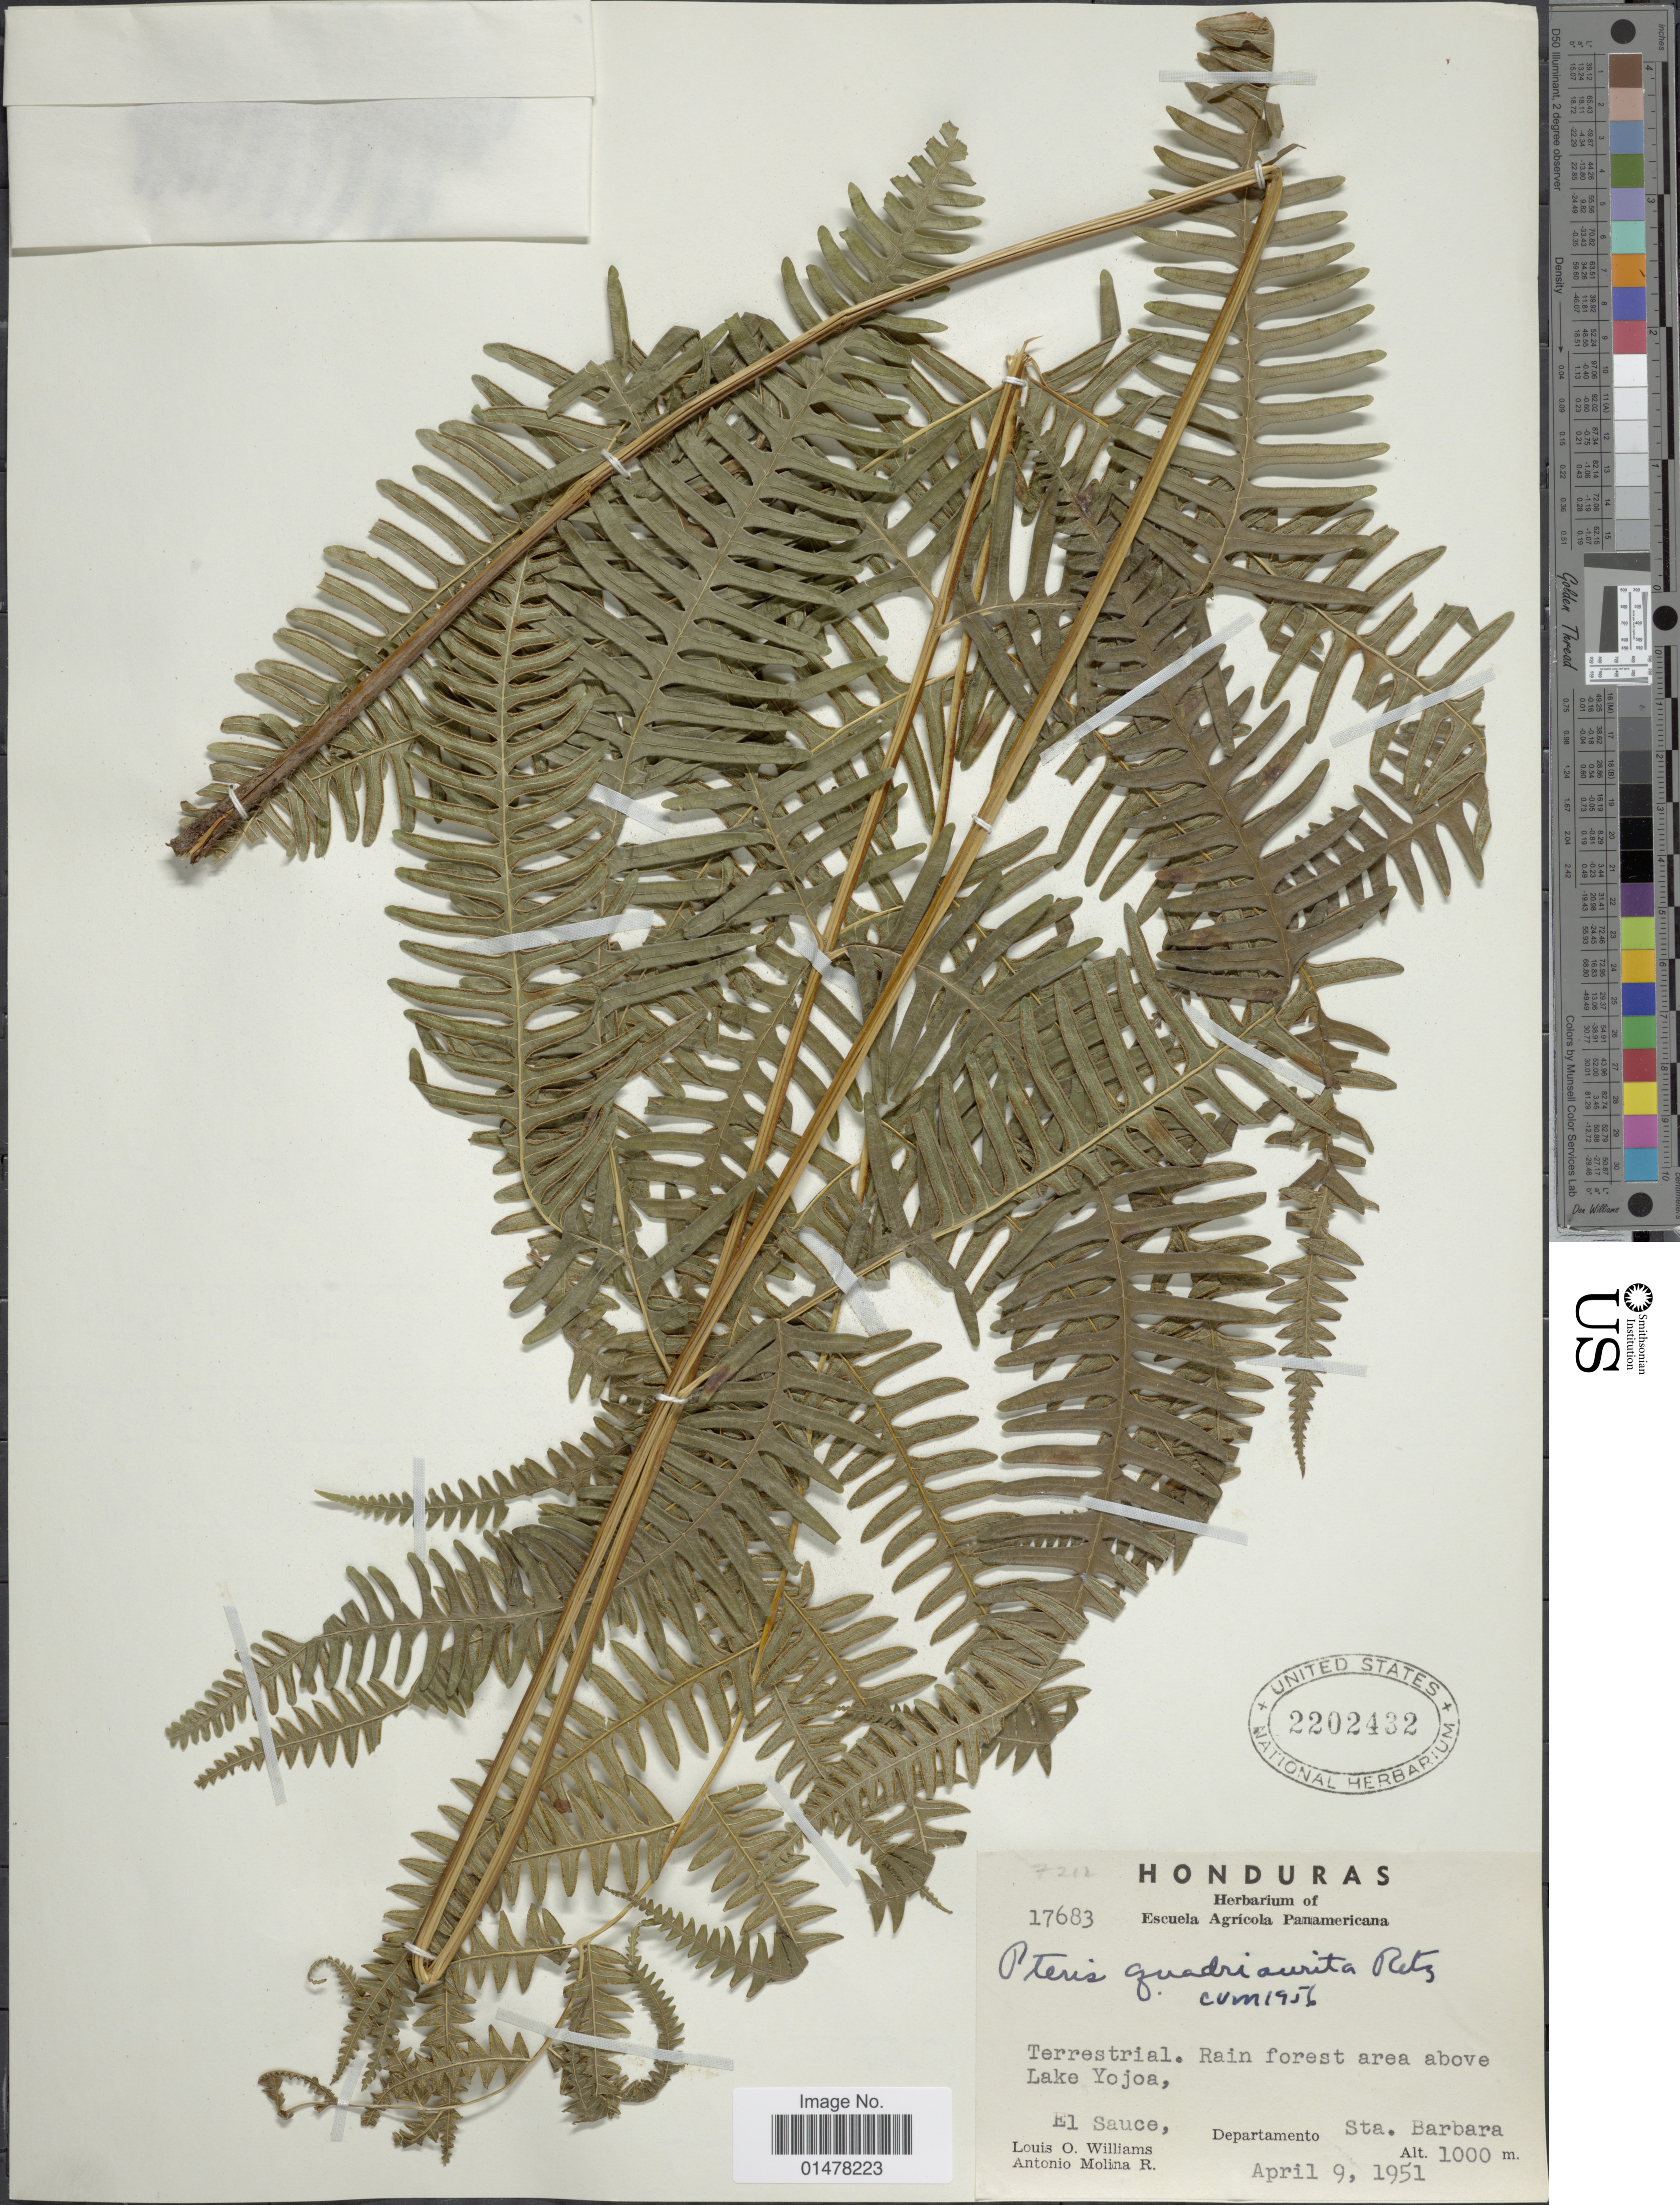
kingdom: Plantae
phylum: Tracheophyta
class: Polypodiopsida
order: Polypodiales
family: Pteridaceae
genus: Pteris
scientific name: Pteris quadriaurita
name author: Retz.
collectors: L. O. Williams & A. Molina R.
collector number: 17683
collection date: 1951-04-09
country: Honduras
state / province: Santa Bárbara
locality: Honduras, Terrestrial rain forest area above Lake Yojoa, el Sauce, departamento Sta. Barbara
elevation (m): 1000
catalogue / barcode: US 2202432